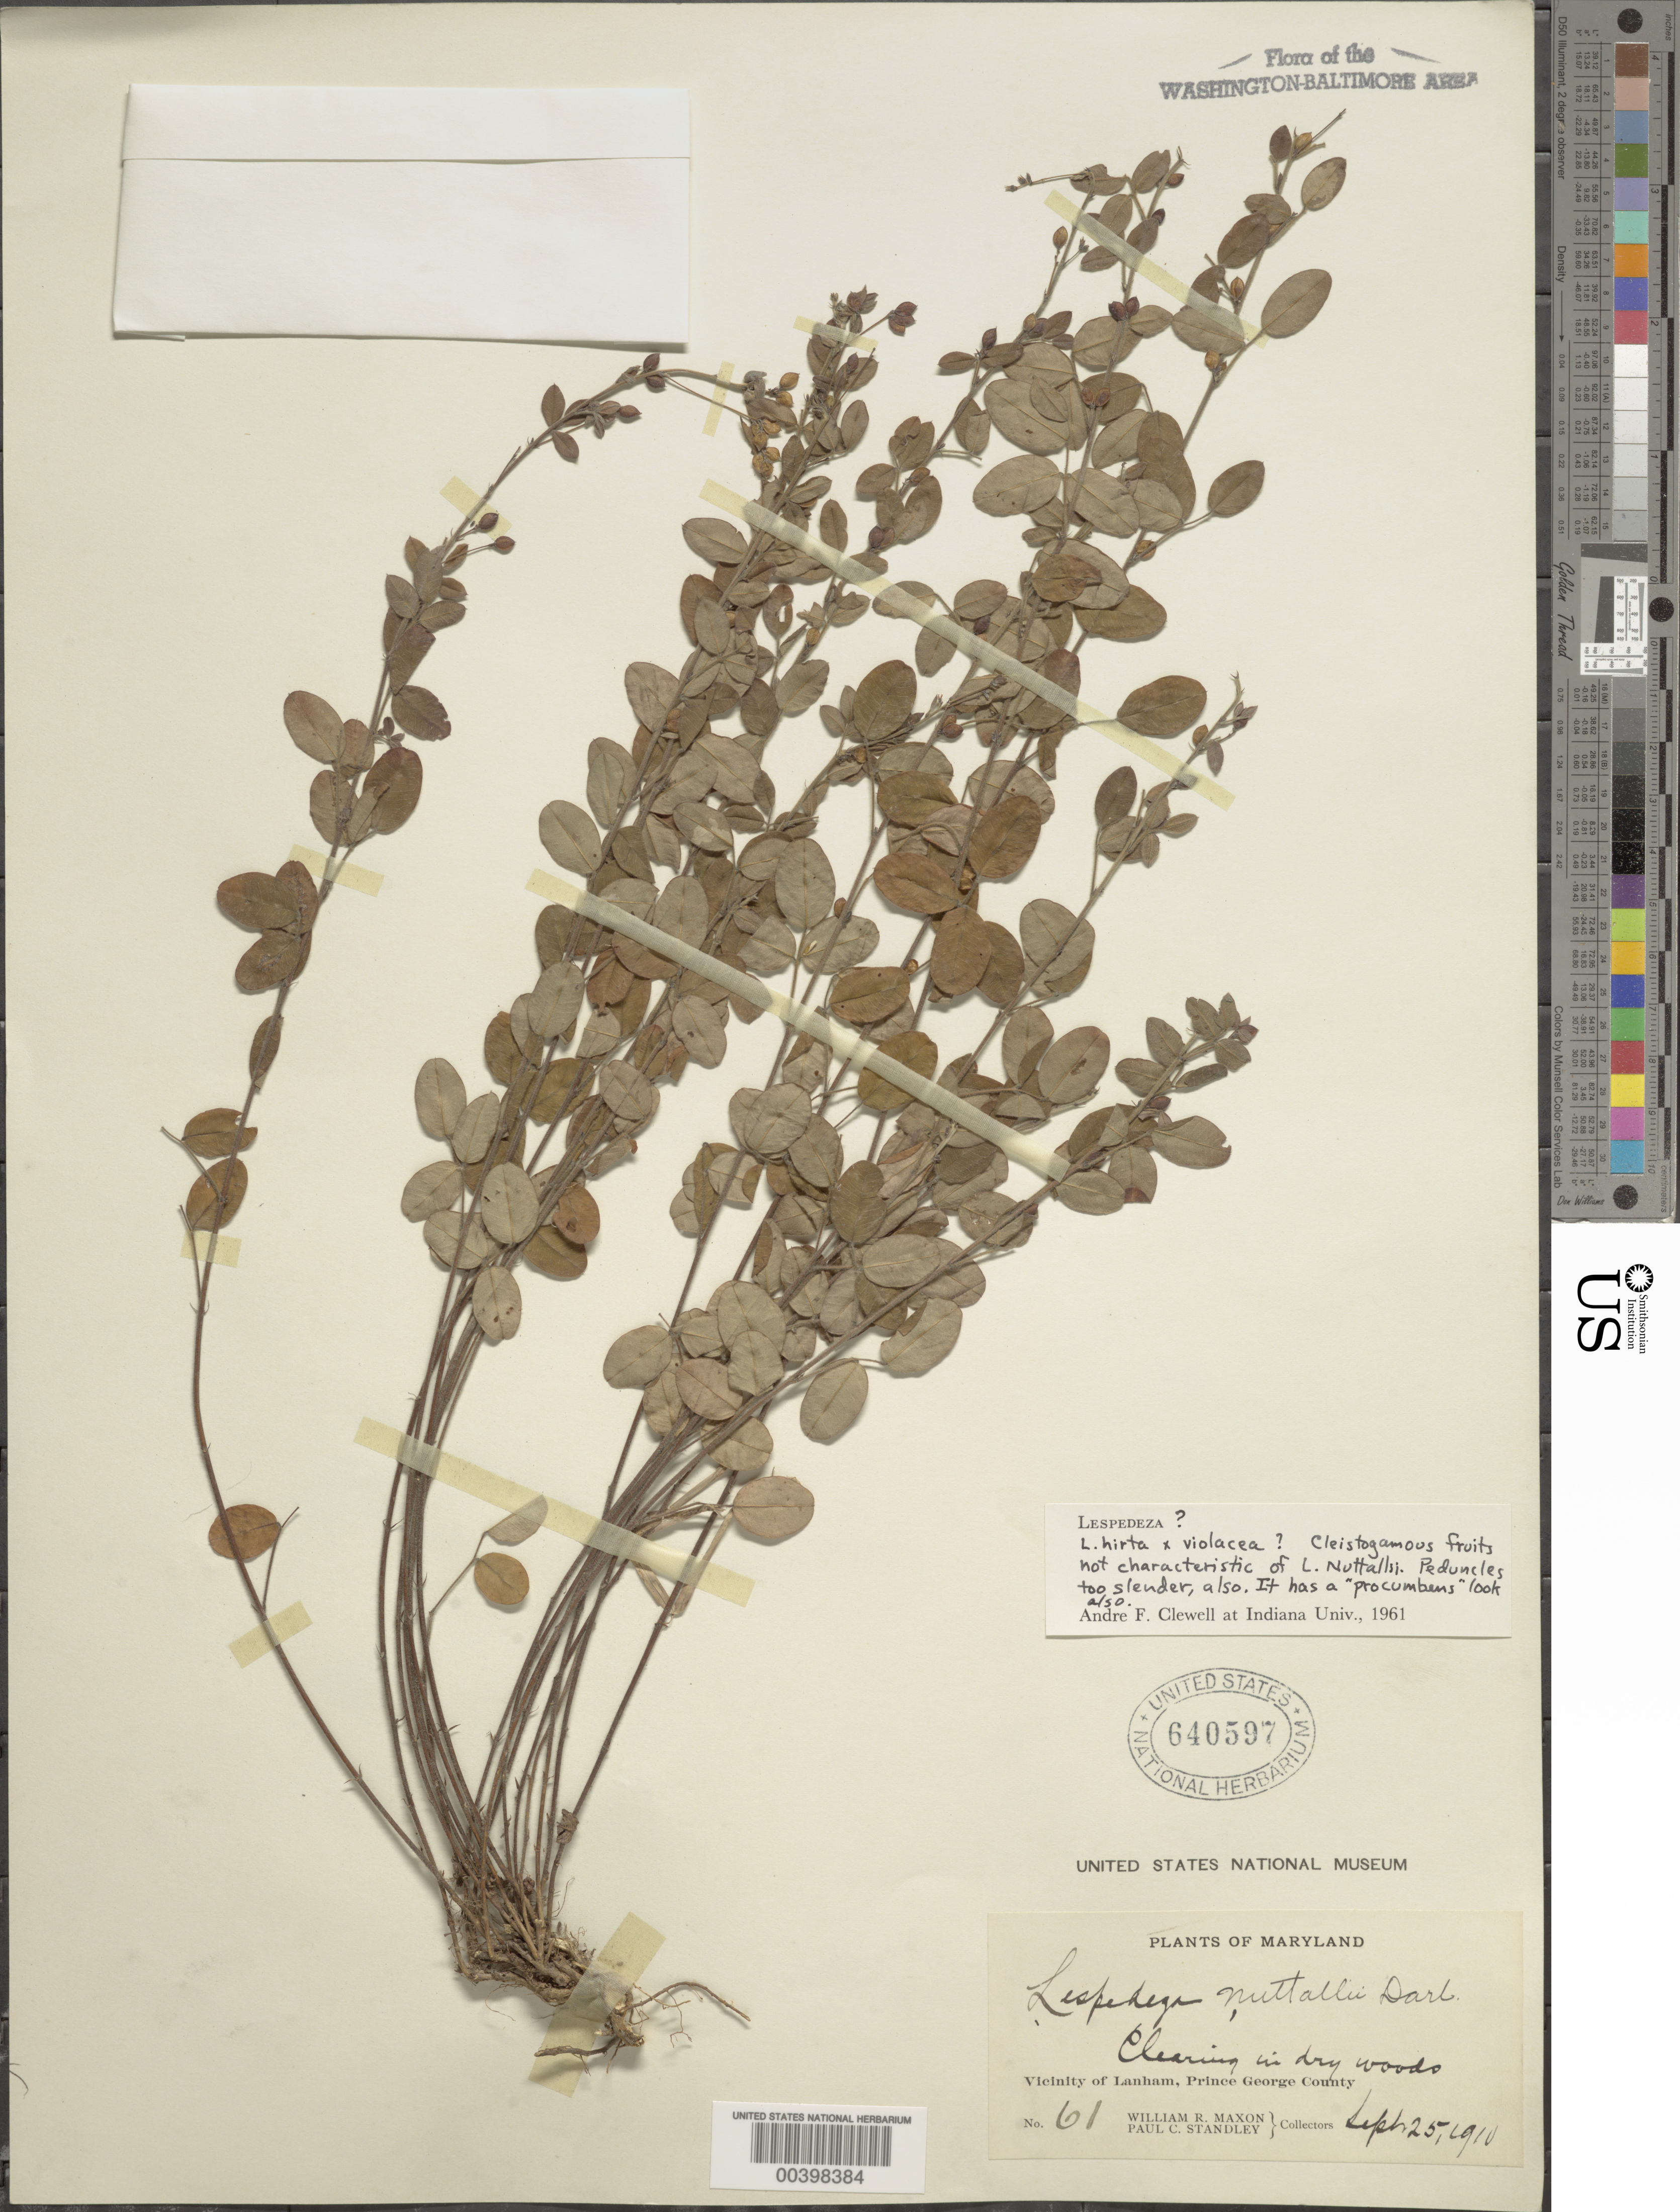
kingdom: Plantae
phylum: Tracheophyta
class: Magnoliopsida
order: Fabales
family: Fabaceae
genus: Lespedeza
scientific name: Lespedeza hirta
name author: (L.) Hornem.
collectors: W. R. Maxon & P. C. Standley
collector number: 61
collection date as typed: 25 Sep 1910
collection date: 1910-09-25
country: United States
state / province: Maryland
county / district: Prince George's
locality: Lanham vicinity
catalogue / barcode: US 640597